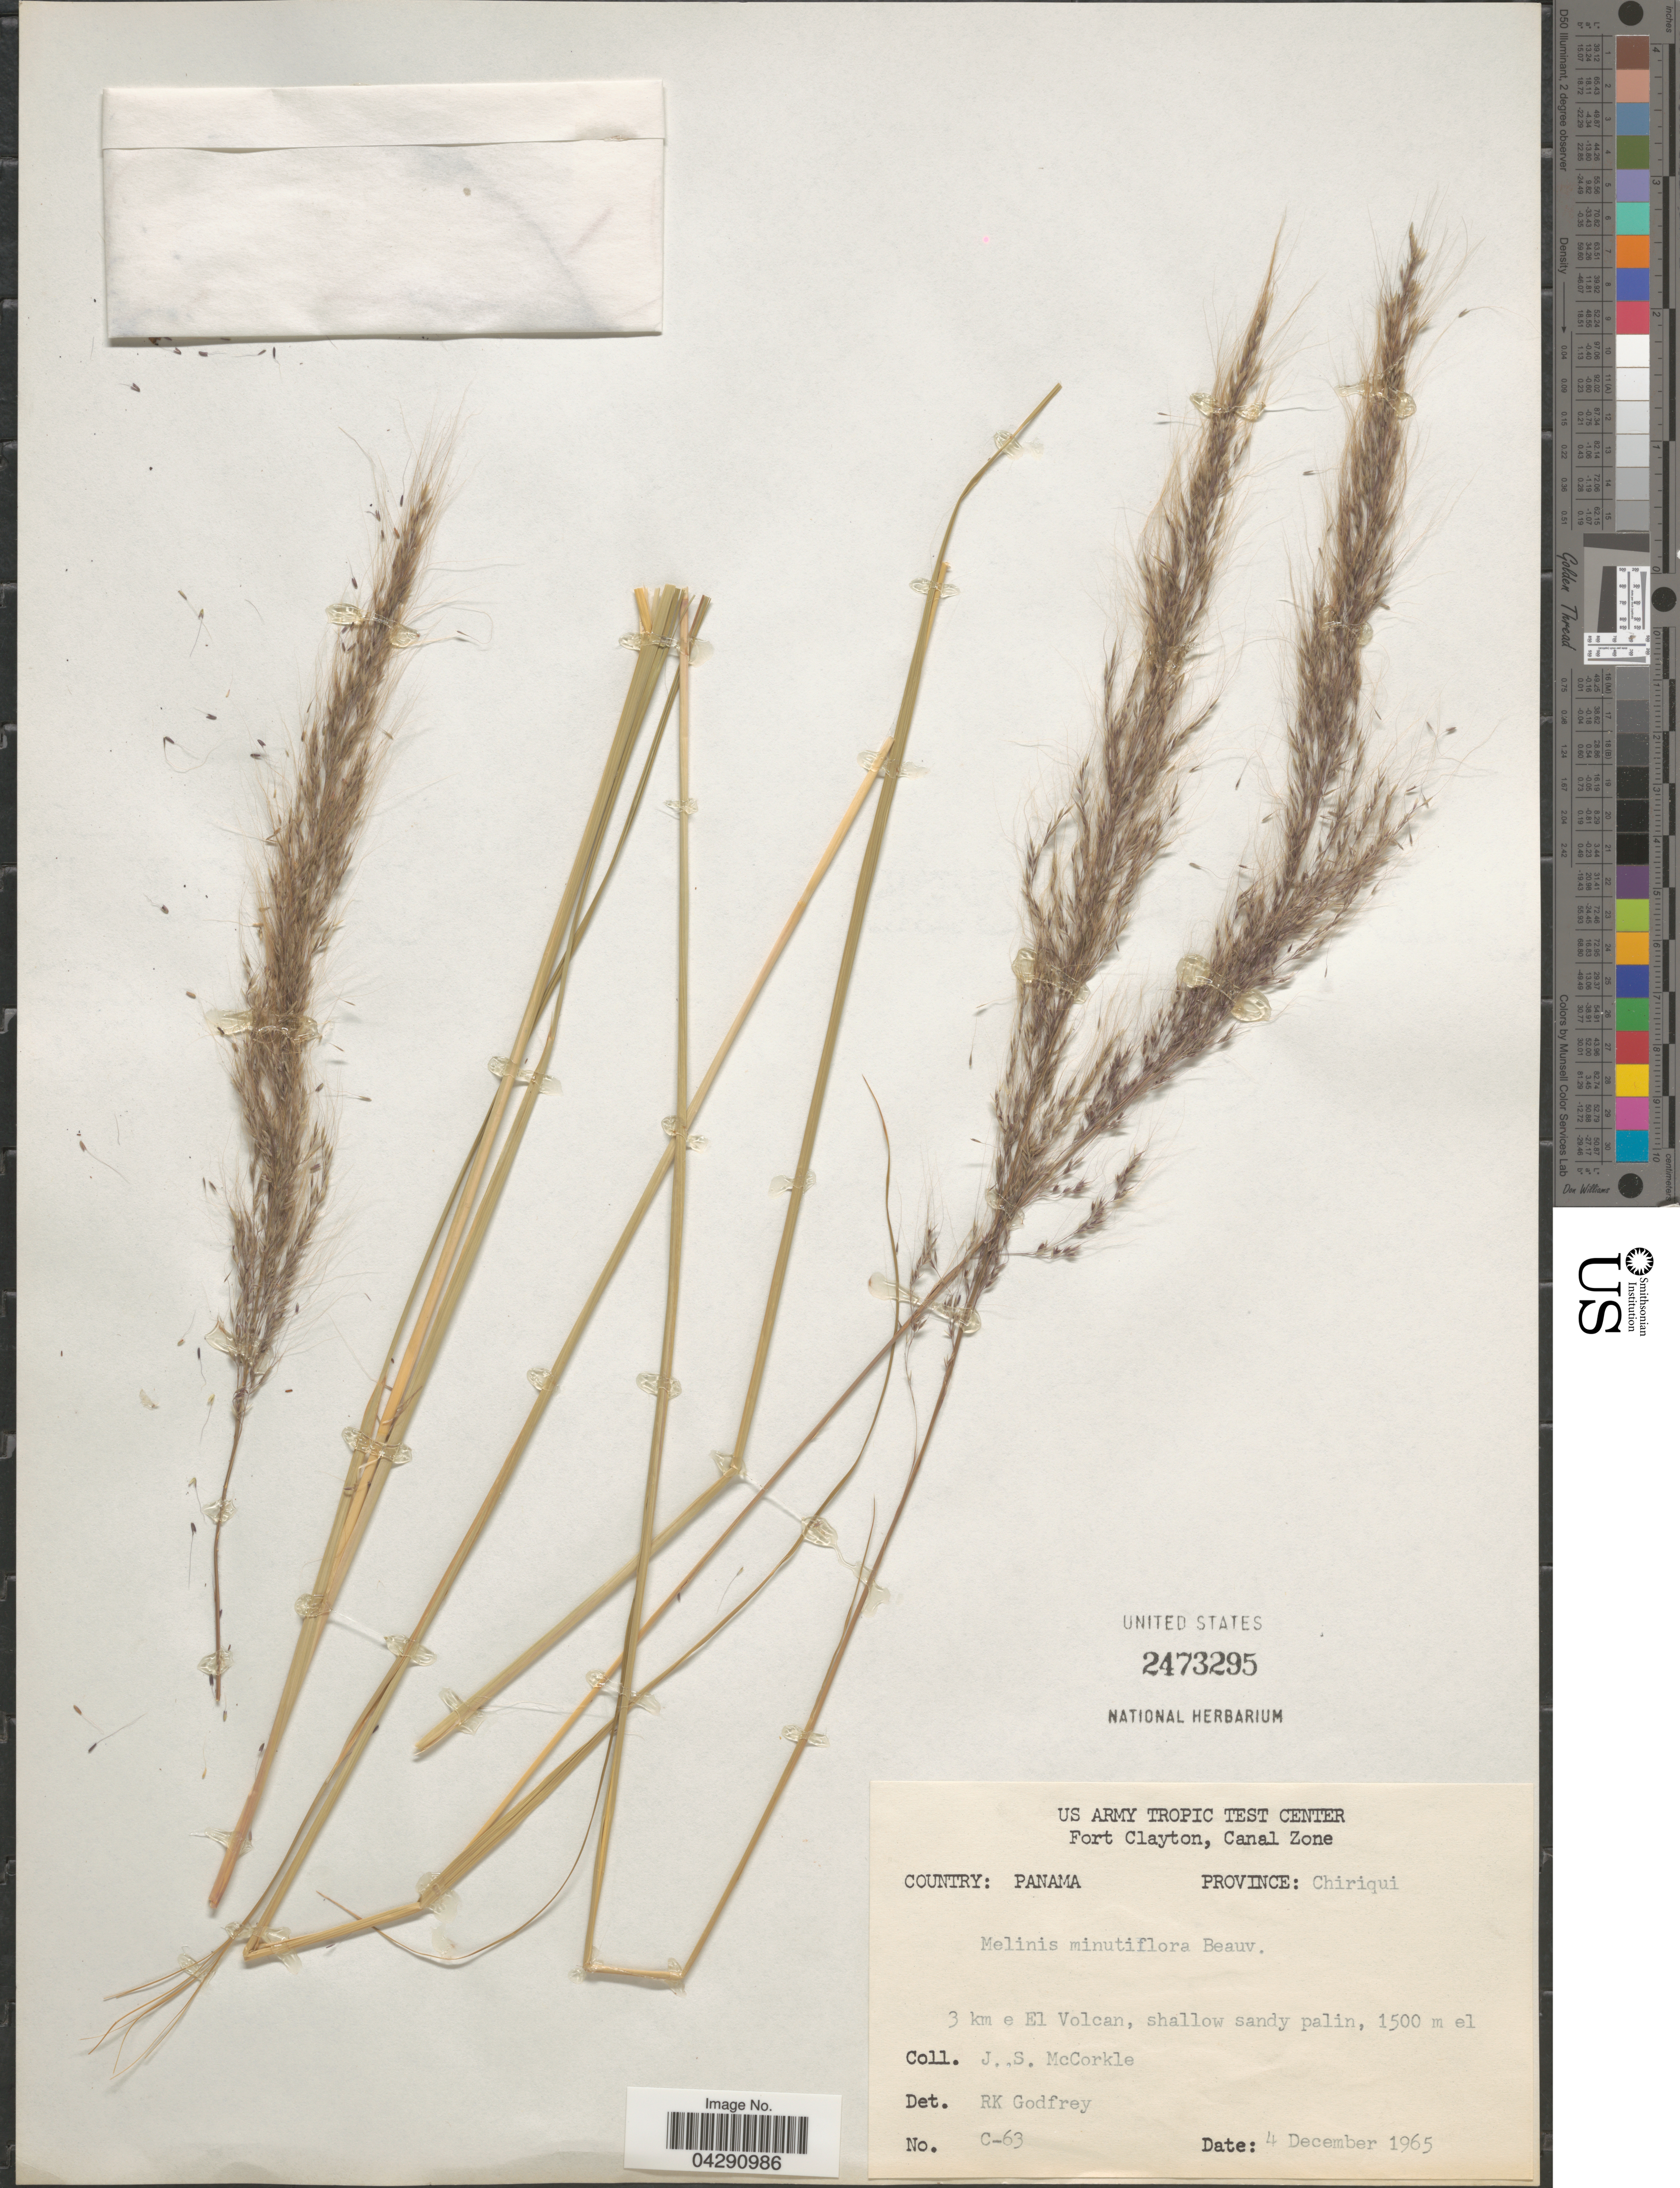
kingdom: Plantae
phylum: Tracheophyta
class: Liliopsida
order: Poales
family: Poaceae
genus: Melinis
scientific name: Melinis minutiflora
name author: P. Beauv.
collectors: J. McCorkle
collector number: C-63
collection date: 1965-12-04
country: Panama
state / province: Chiriqui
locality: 3 km e El Volcan.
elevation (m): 1500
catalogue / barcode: US 2473295